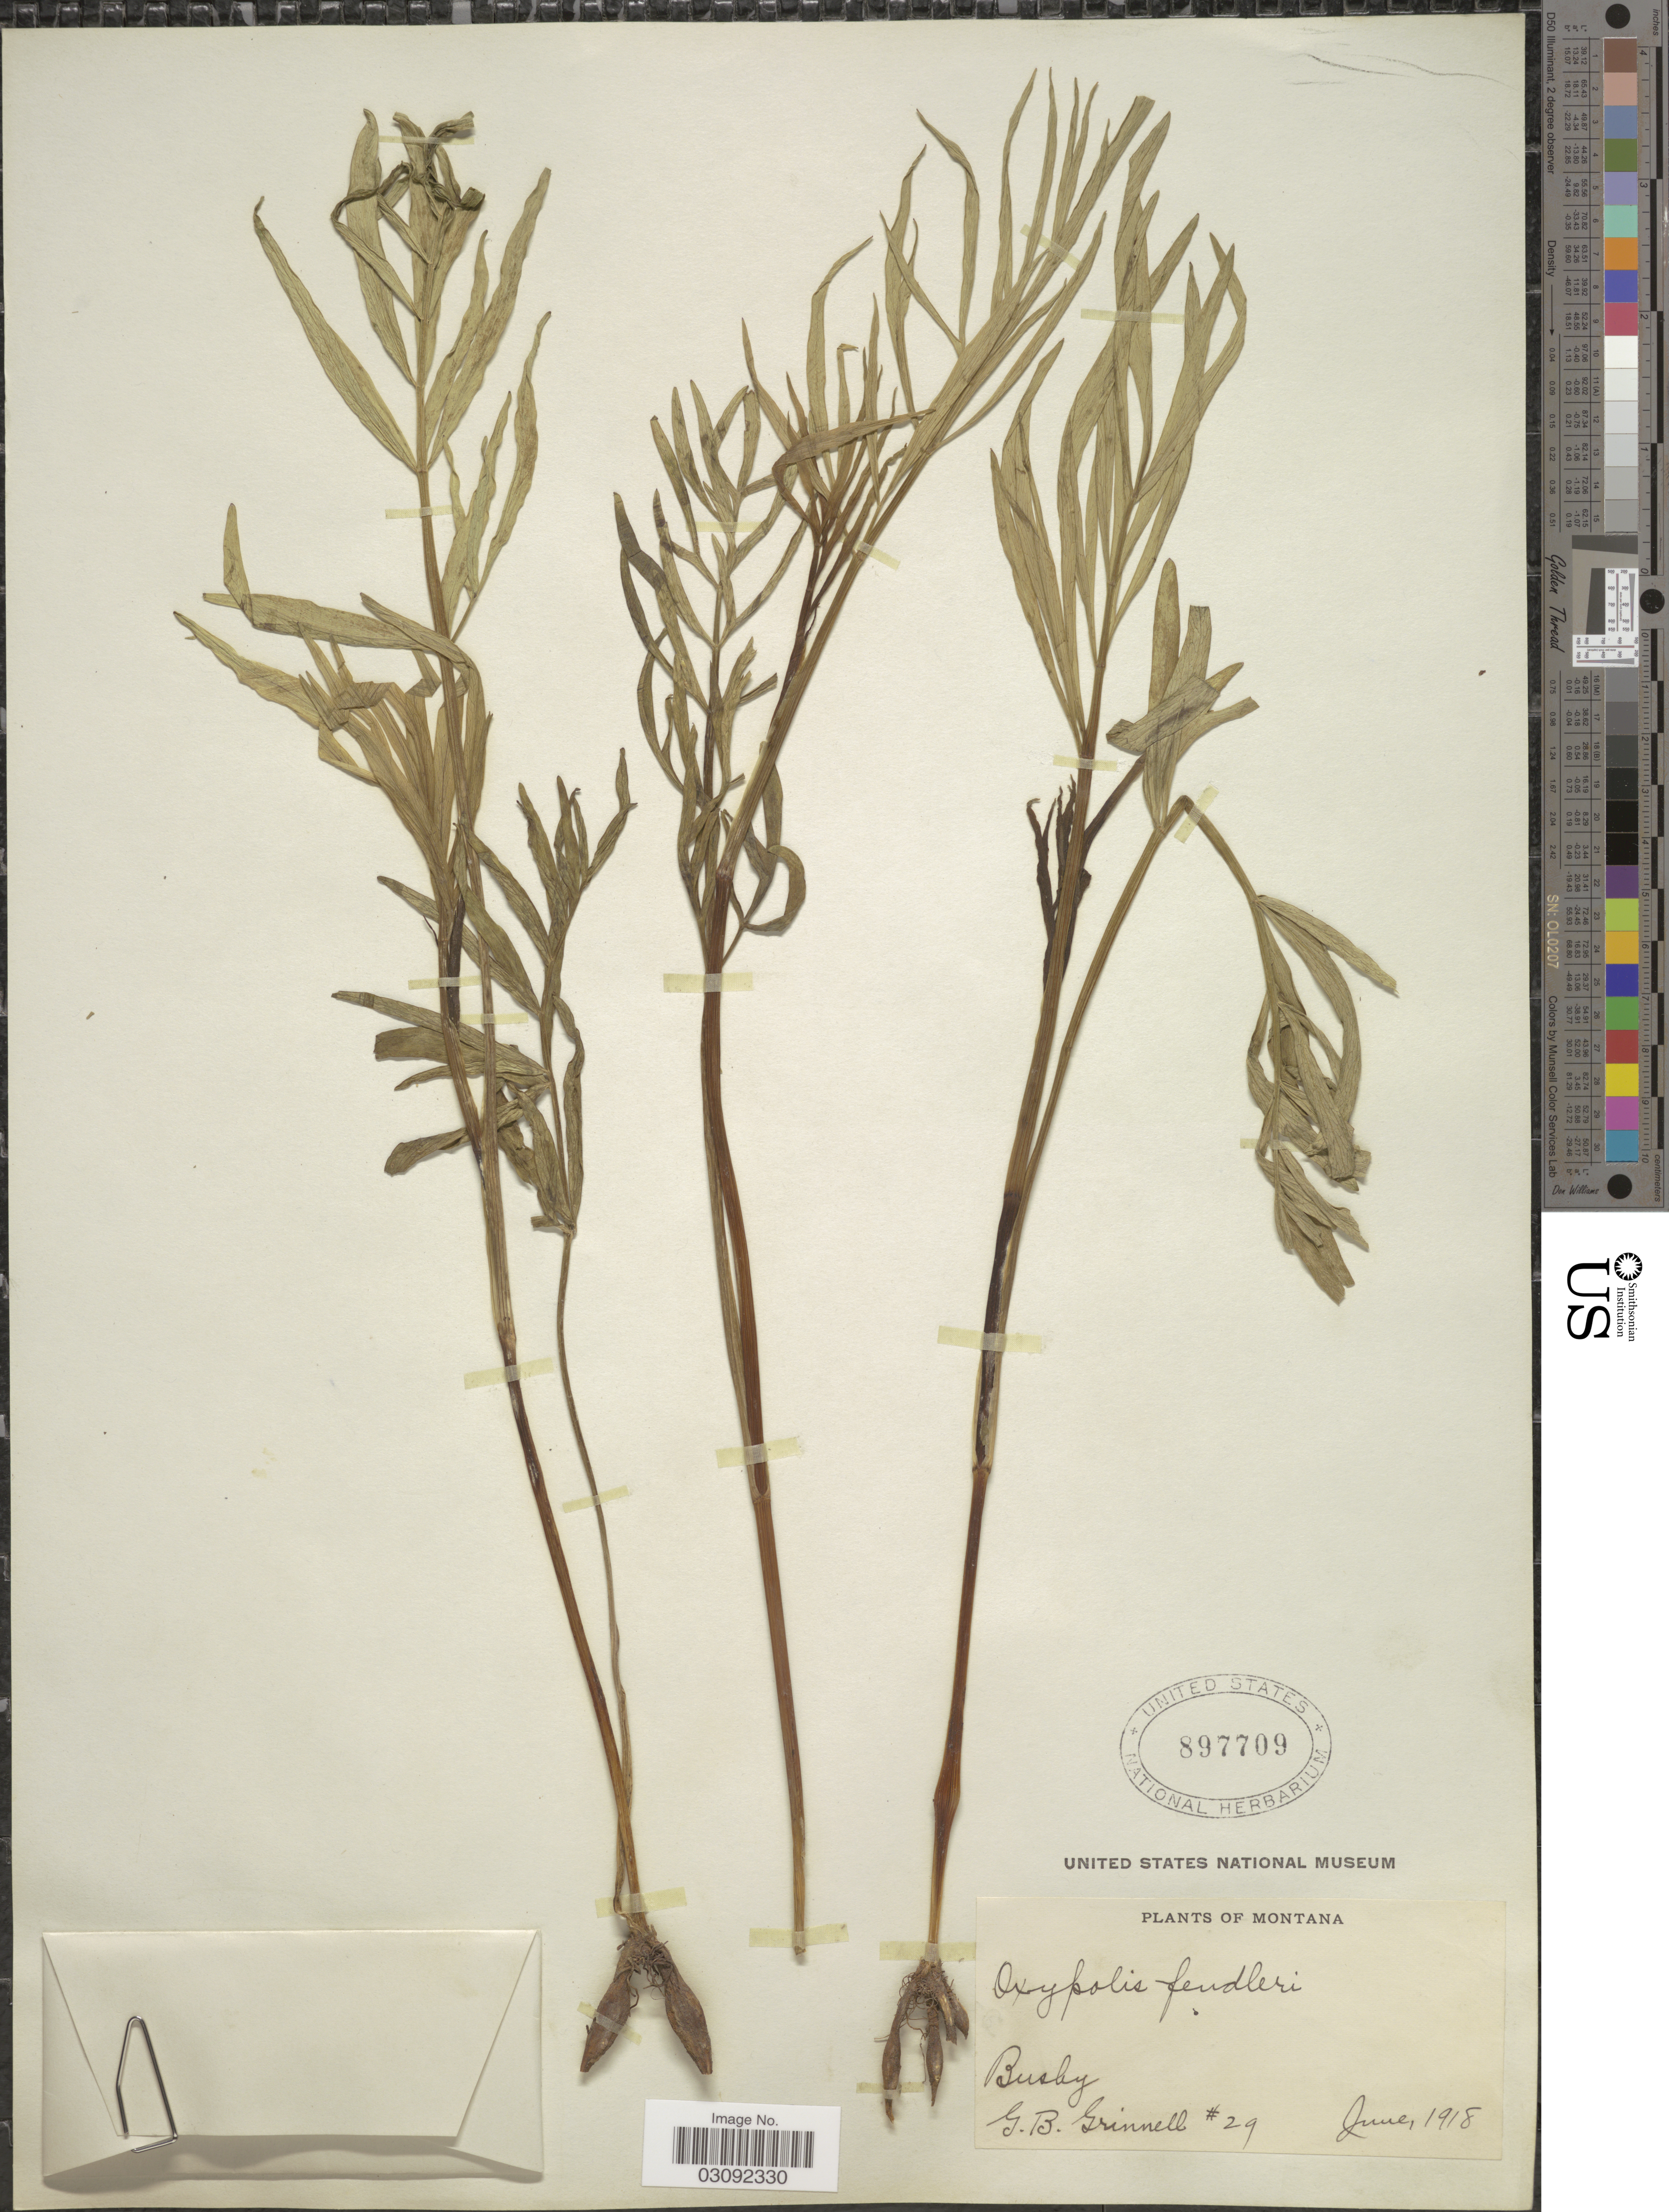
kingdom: Plantae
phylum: Tracheophyta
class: Magnoliopsida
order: Apiales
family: Apiaceae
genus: Oxypolis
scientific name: Oxypolis fendleri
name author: (A. Gray) A. Heller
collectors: G. Grinnell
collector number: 29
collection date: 1918-06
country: United States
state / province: Montana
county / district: Big Horn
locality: Busby.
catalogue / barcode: US 897709